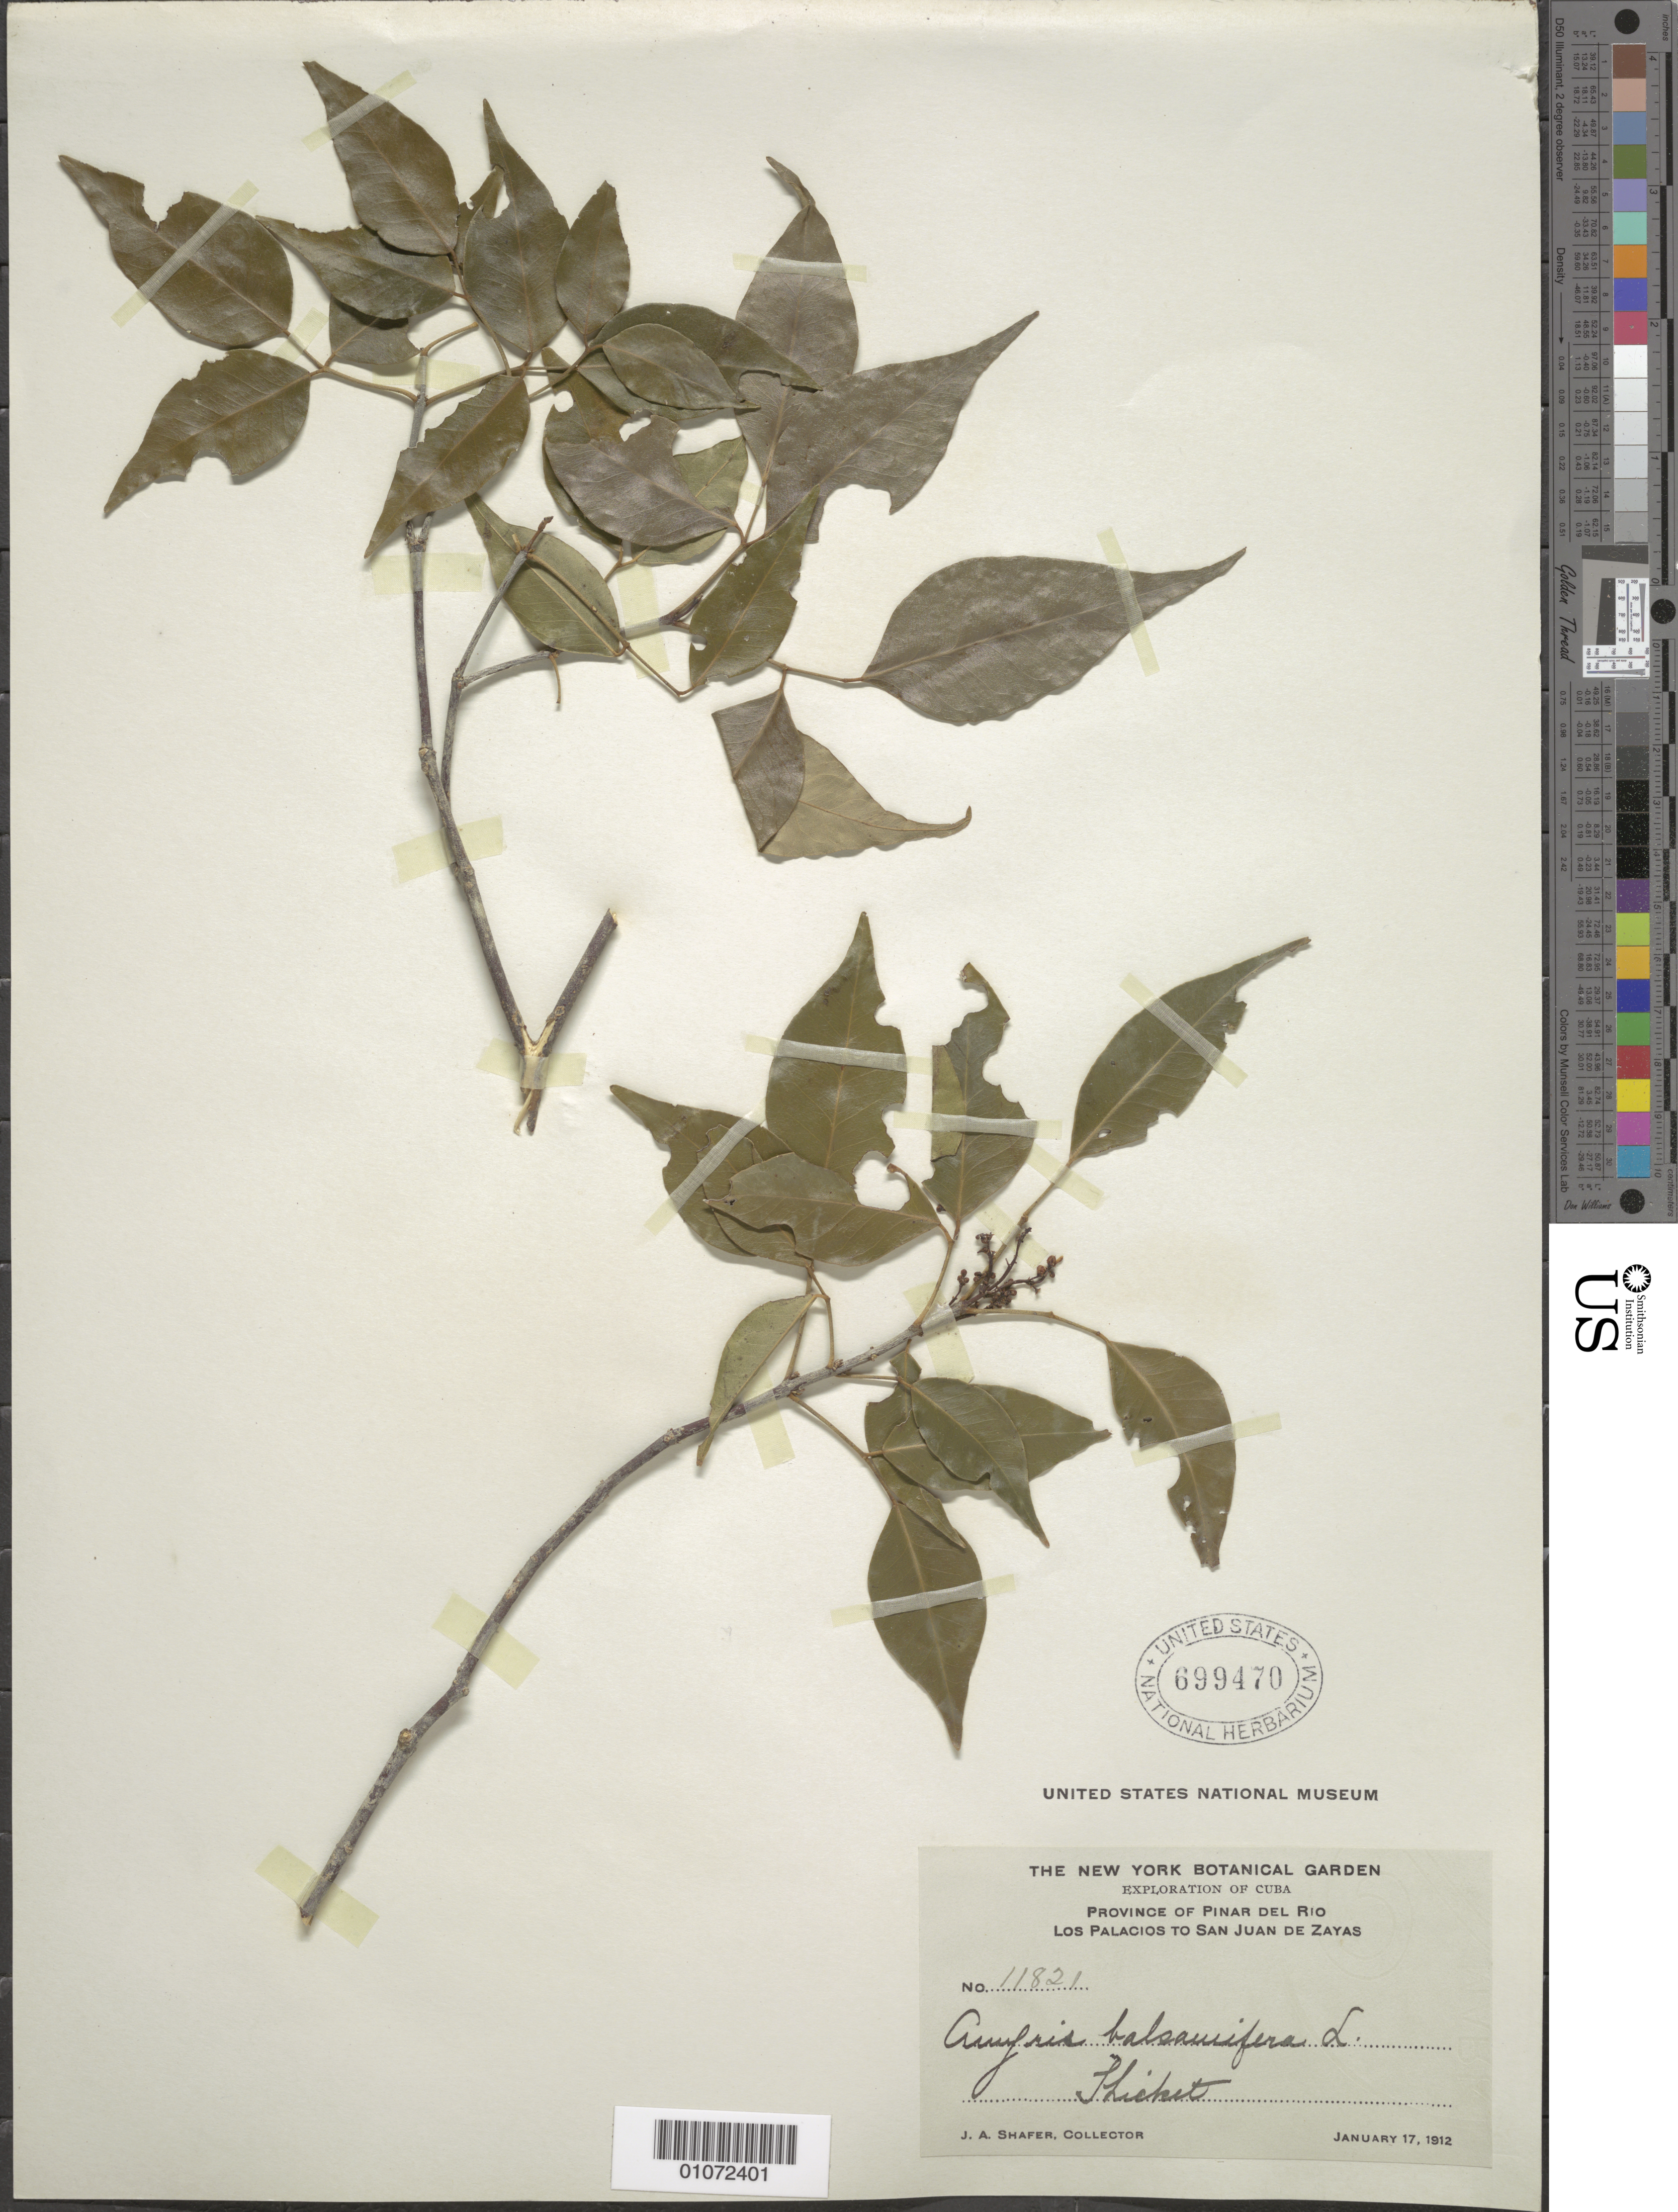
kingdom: Plantae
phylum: Tracheophyta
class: Magnoliopsida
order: Sapindales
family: Rutaceae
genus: Amyris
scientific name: Amyris balsamifera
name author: L.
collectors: J. A. Shafer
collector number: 11821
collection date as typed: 17 Jan 1912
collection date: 1912-01-17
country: Cuba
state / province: Pinar del Rio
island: Cuba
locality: Los Palacios to San Juan de Zayas; thicket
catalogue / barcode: US 699470